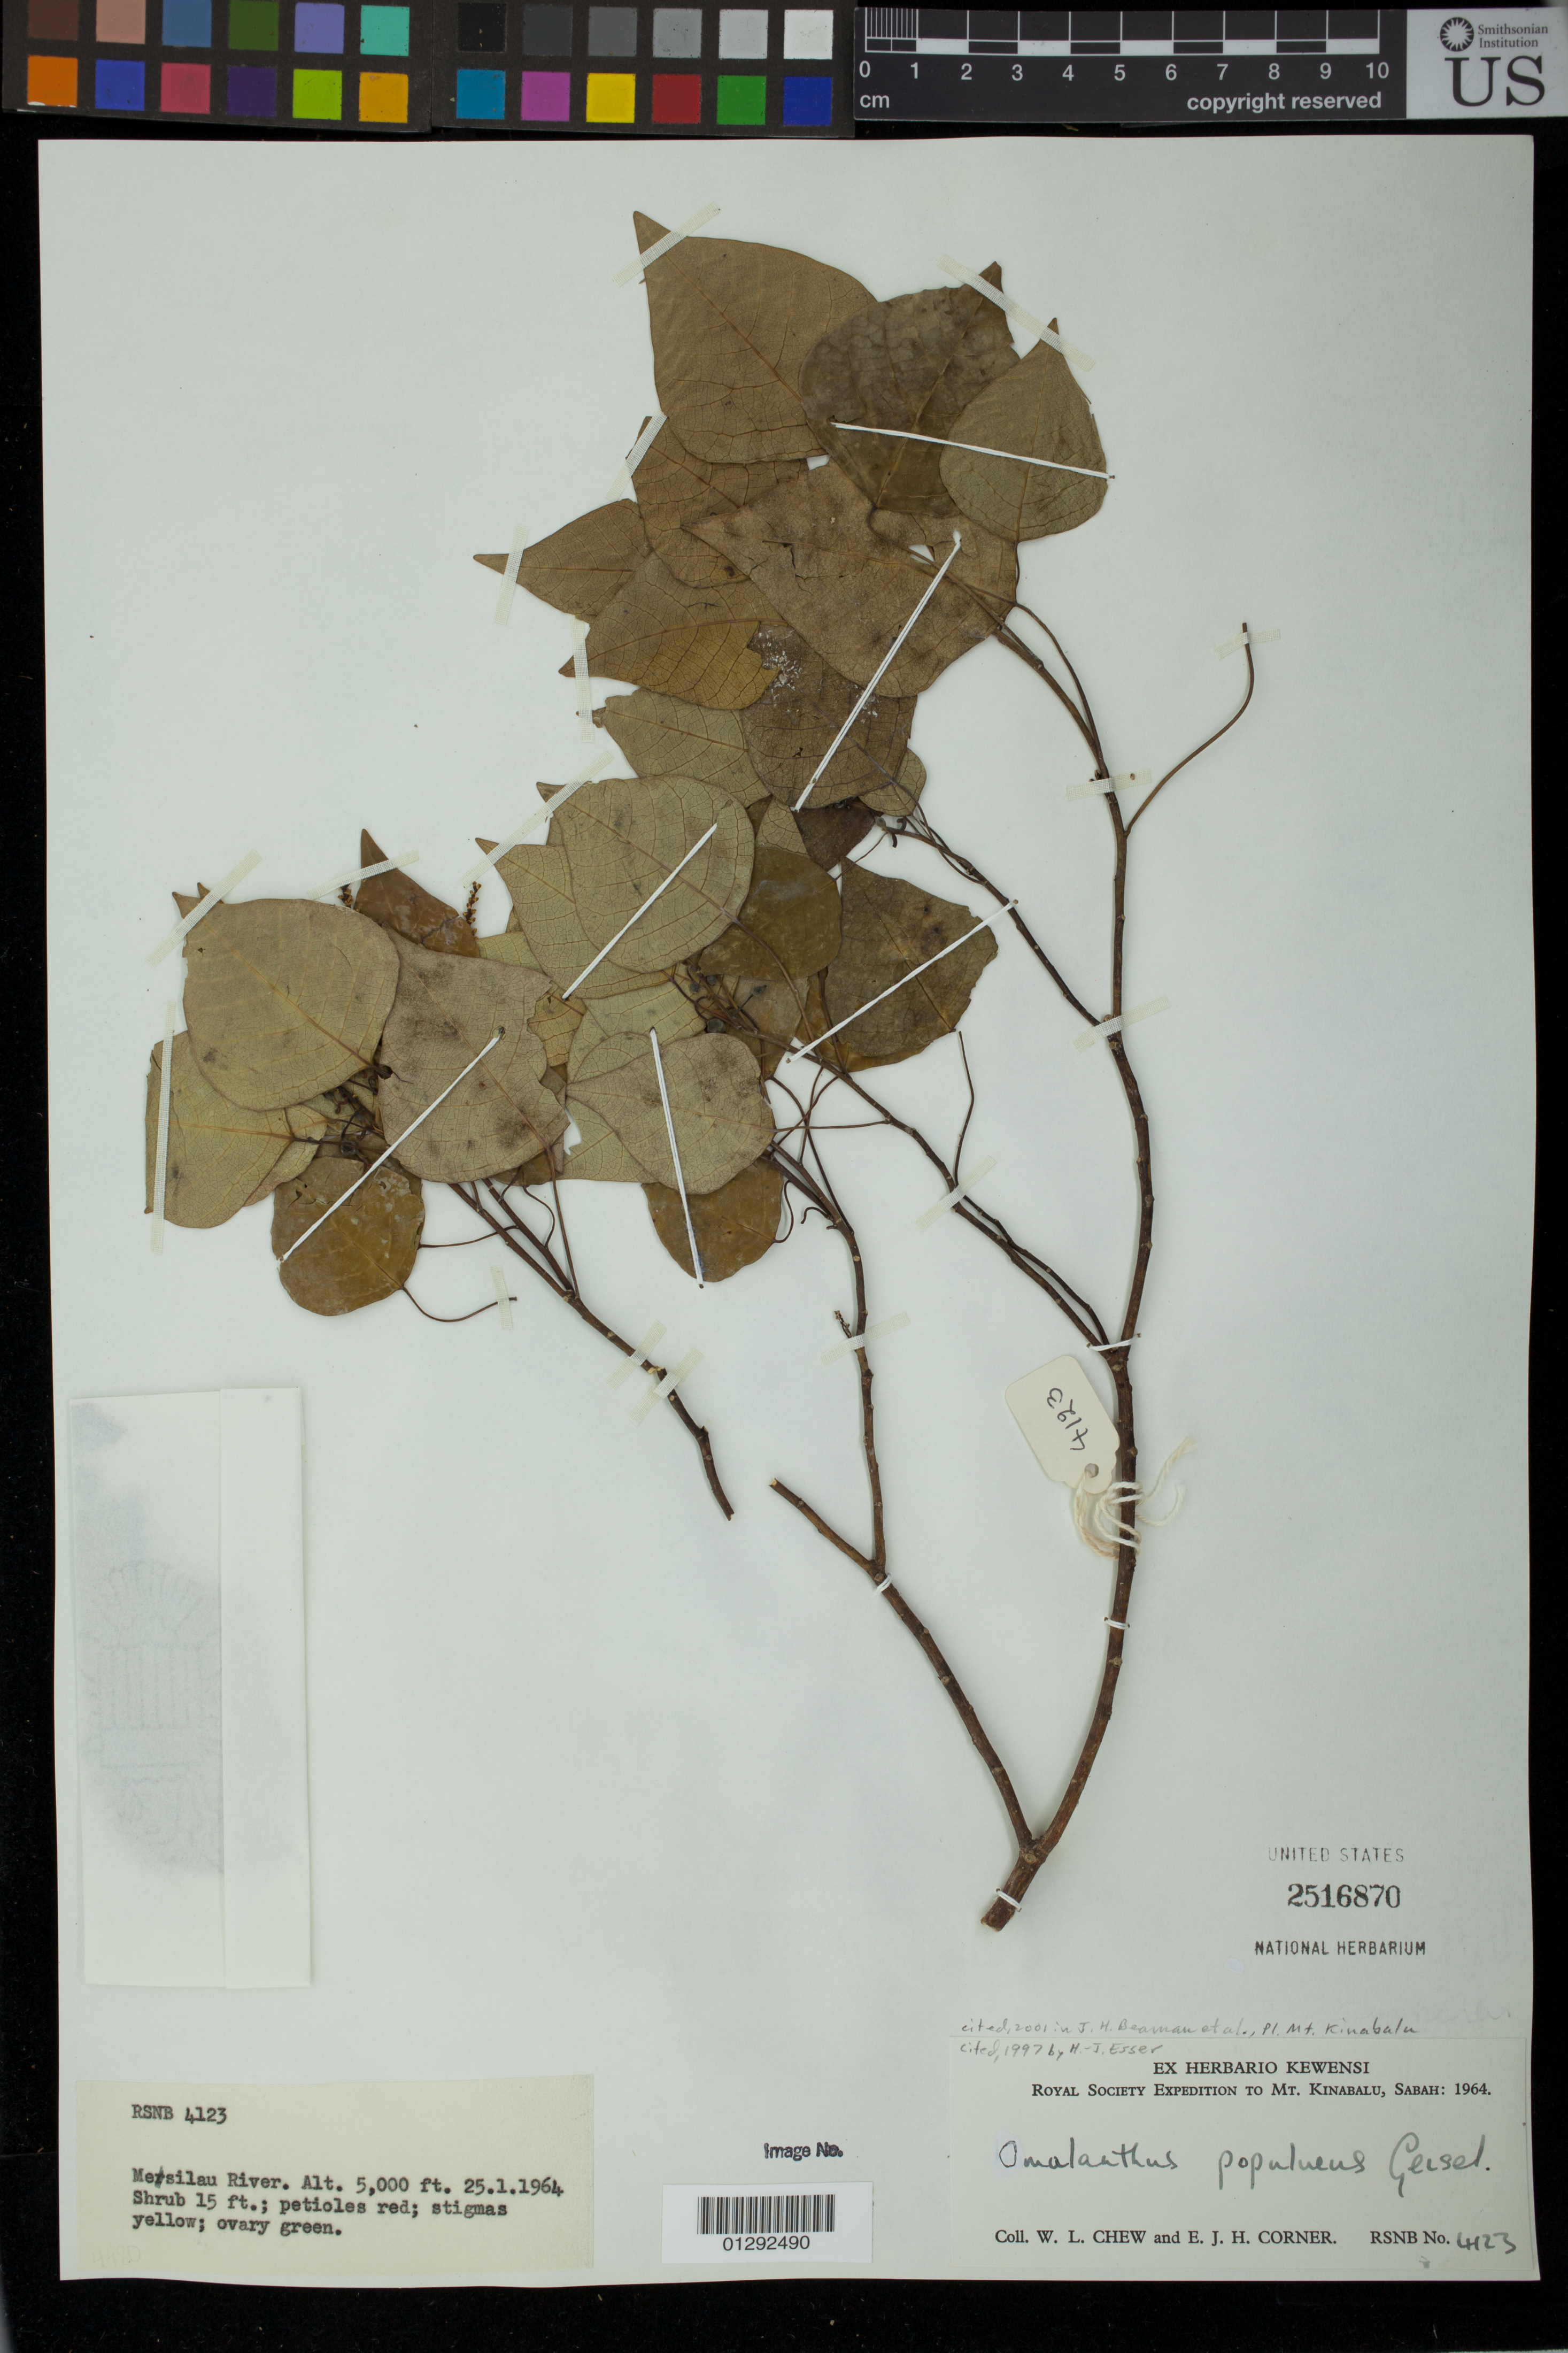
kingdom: Plantae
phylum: Tracheophyta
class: Magnoliopsida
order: Malpighiales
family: Euphorbiaceae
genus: Homalanthus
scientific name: Homalanthus populneus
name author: (Geiseler) Kuntze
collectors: W. Chew & E. Corner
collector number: RSNB No. 4123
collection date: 1964-01-25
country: Malaysia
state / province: Sabah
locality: Mt. Kinabalu, Mesilau River.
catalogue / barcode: US 2516870